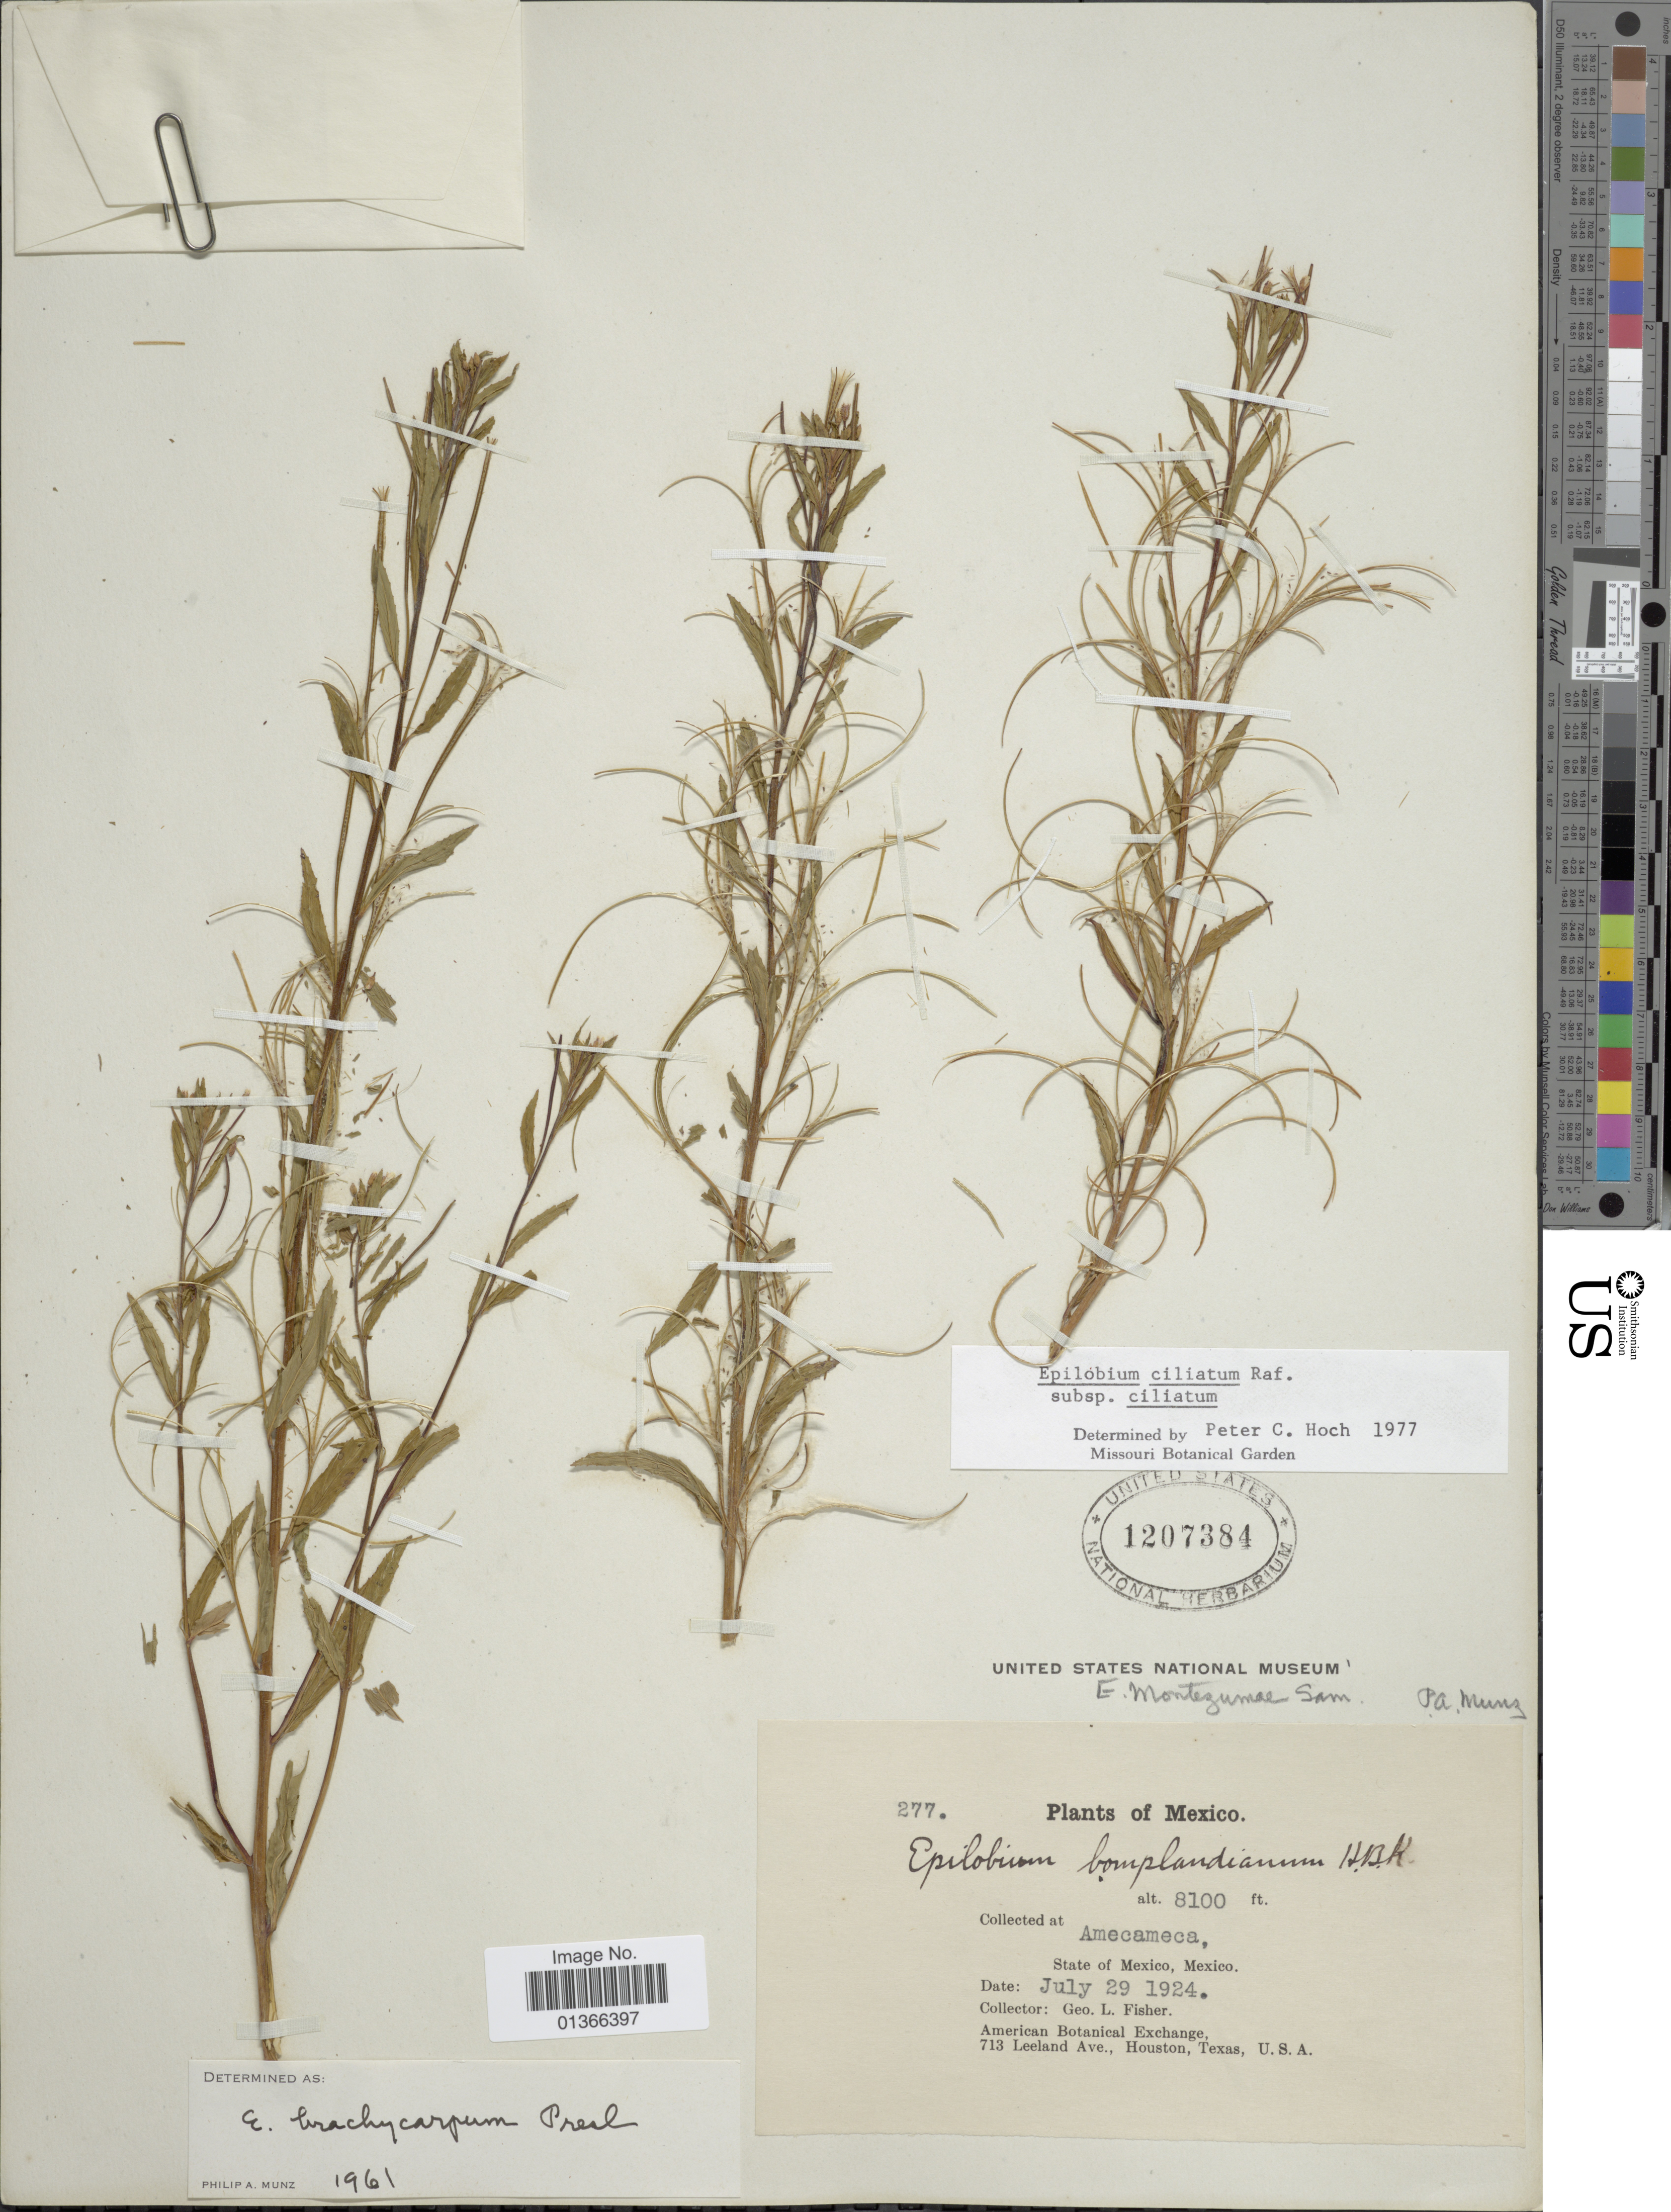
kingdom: Plantae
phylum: Tracheophyta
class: Magnoliopsida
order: Myrtales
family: Onagraceae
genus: Epilobium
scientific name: Epilobium ciliatum subsp. ciliatum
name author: Raf.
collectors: G. L. Fisher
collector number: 277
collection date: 1924-07-29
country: Mexico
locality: Amecameca.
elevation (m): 2469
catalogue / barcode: US 1207384